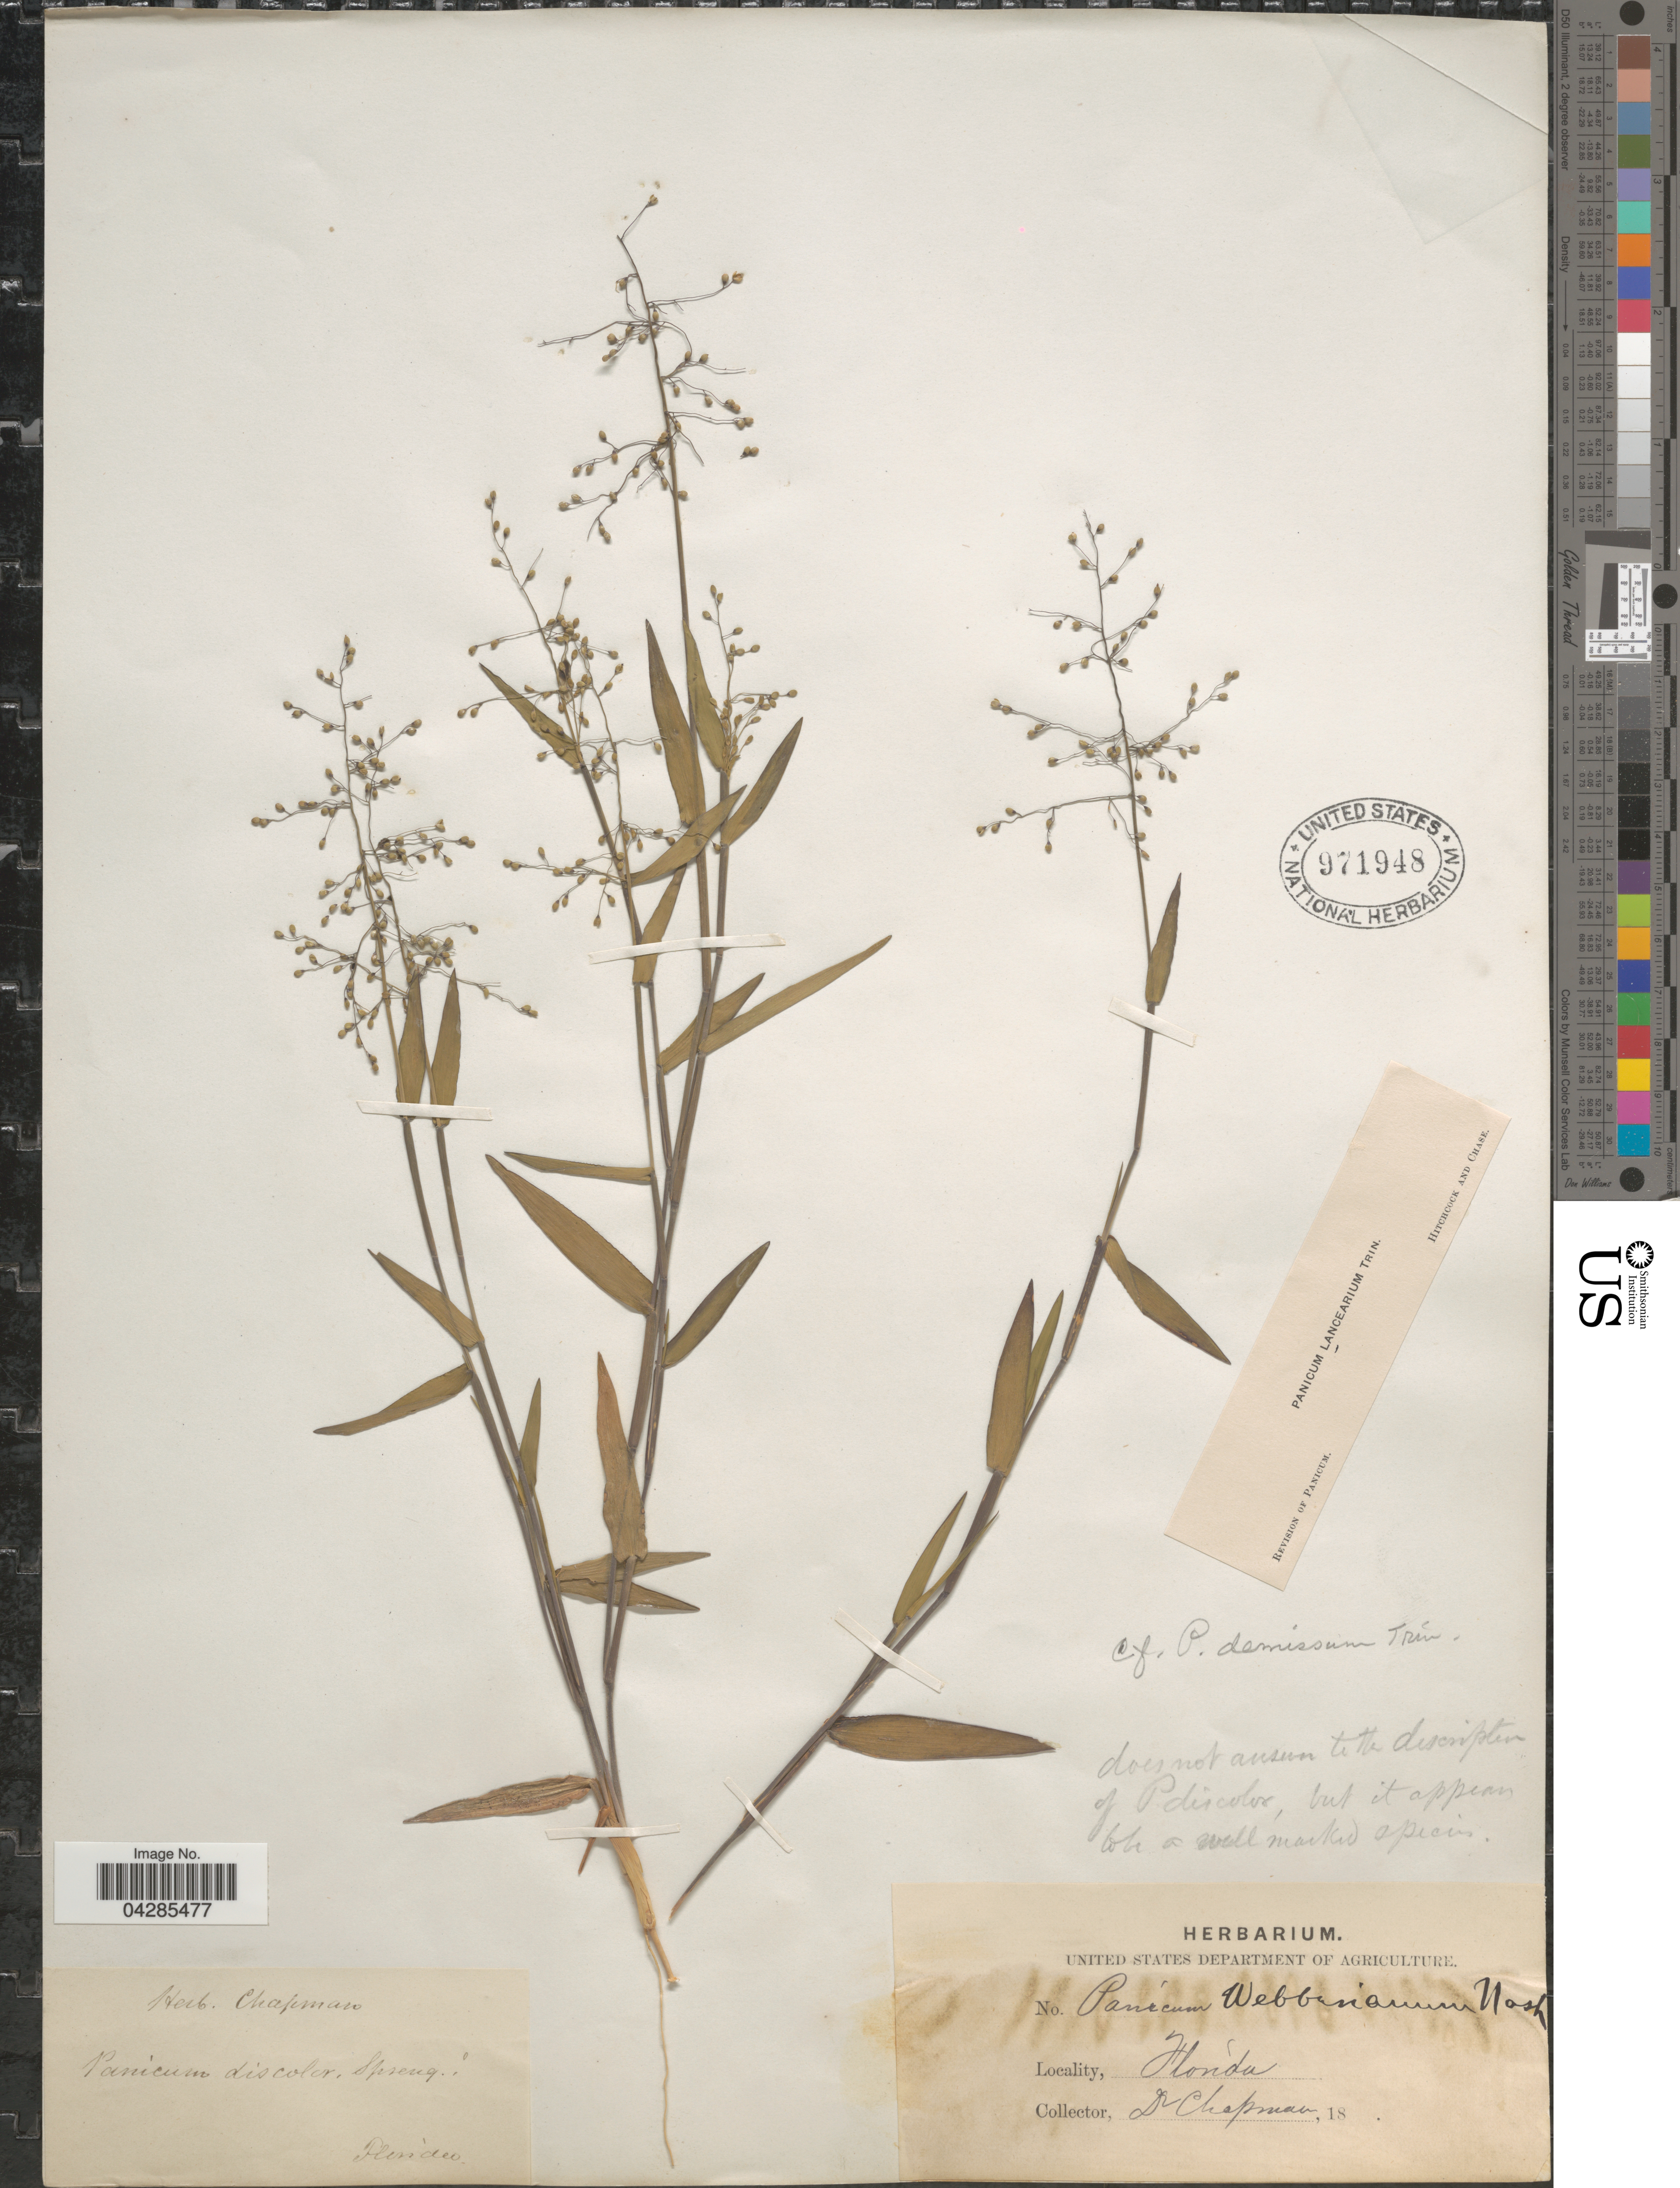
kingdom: Plantae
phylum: Tracheophyta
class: Liliopsida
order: Poales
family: Poaceae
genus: Dichanthelium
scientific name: Dichanthelium portoricense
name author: (Desv. ex Ham.) B.F. Hansen & Wunderlin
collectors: A. Chapman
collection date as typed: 18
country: United States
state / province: Florida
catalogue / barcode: US 971948